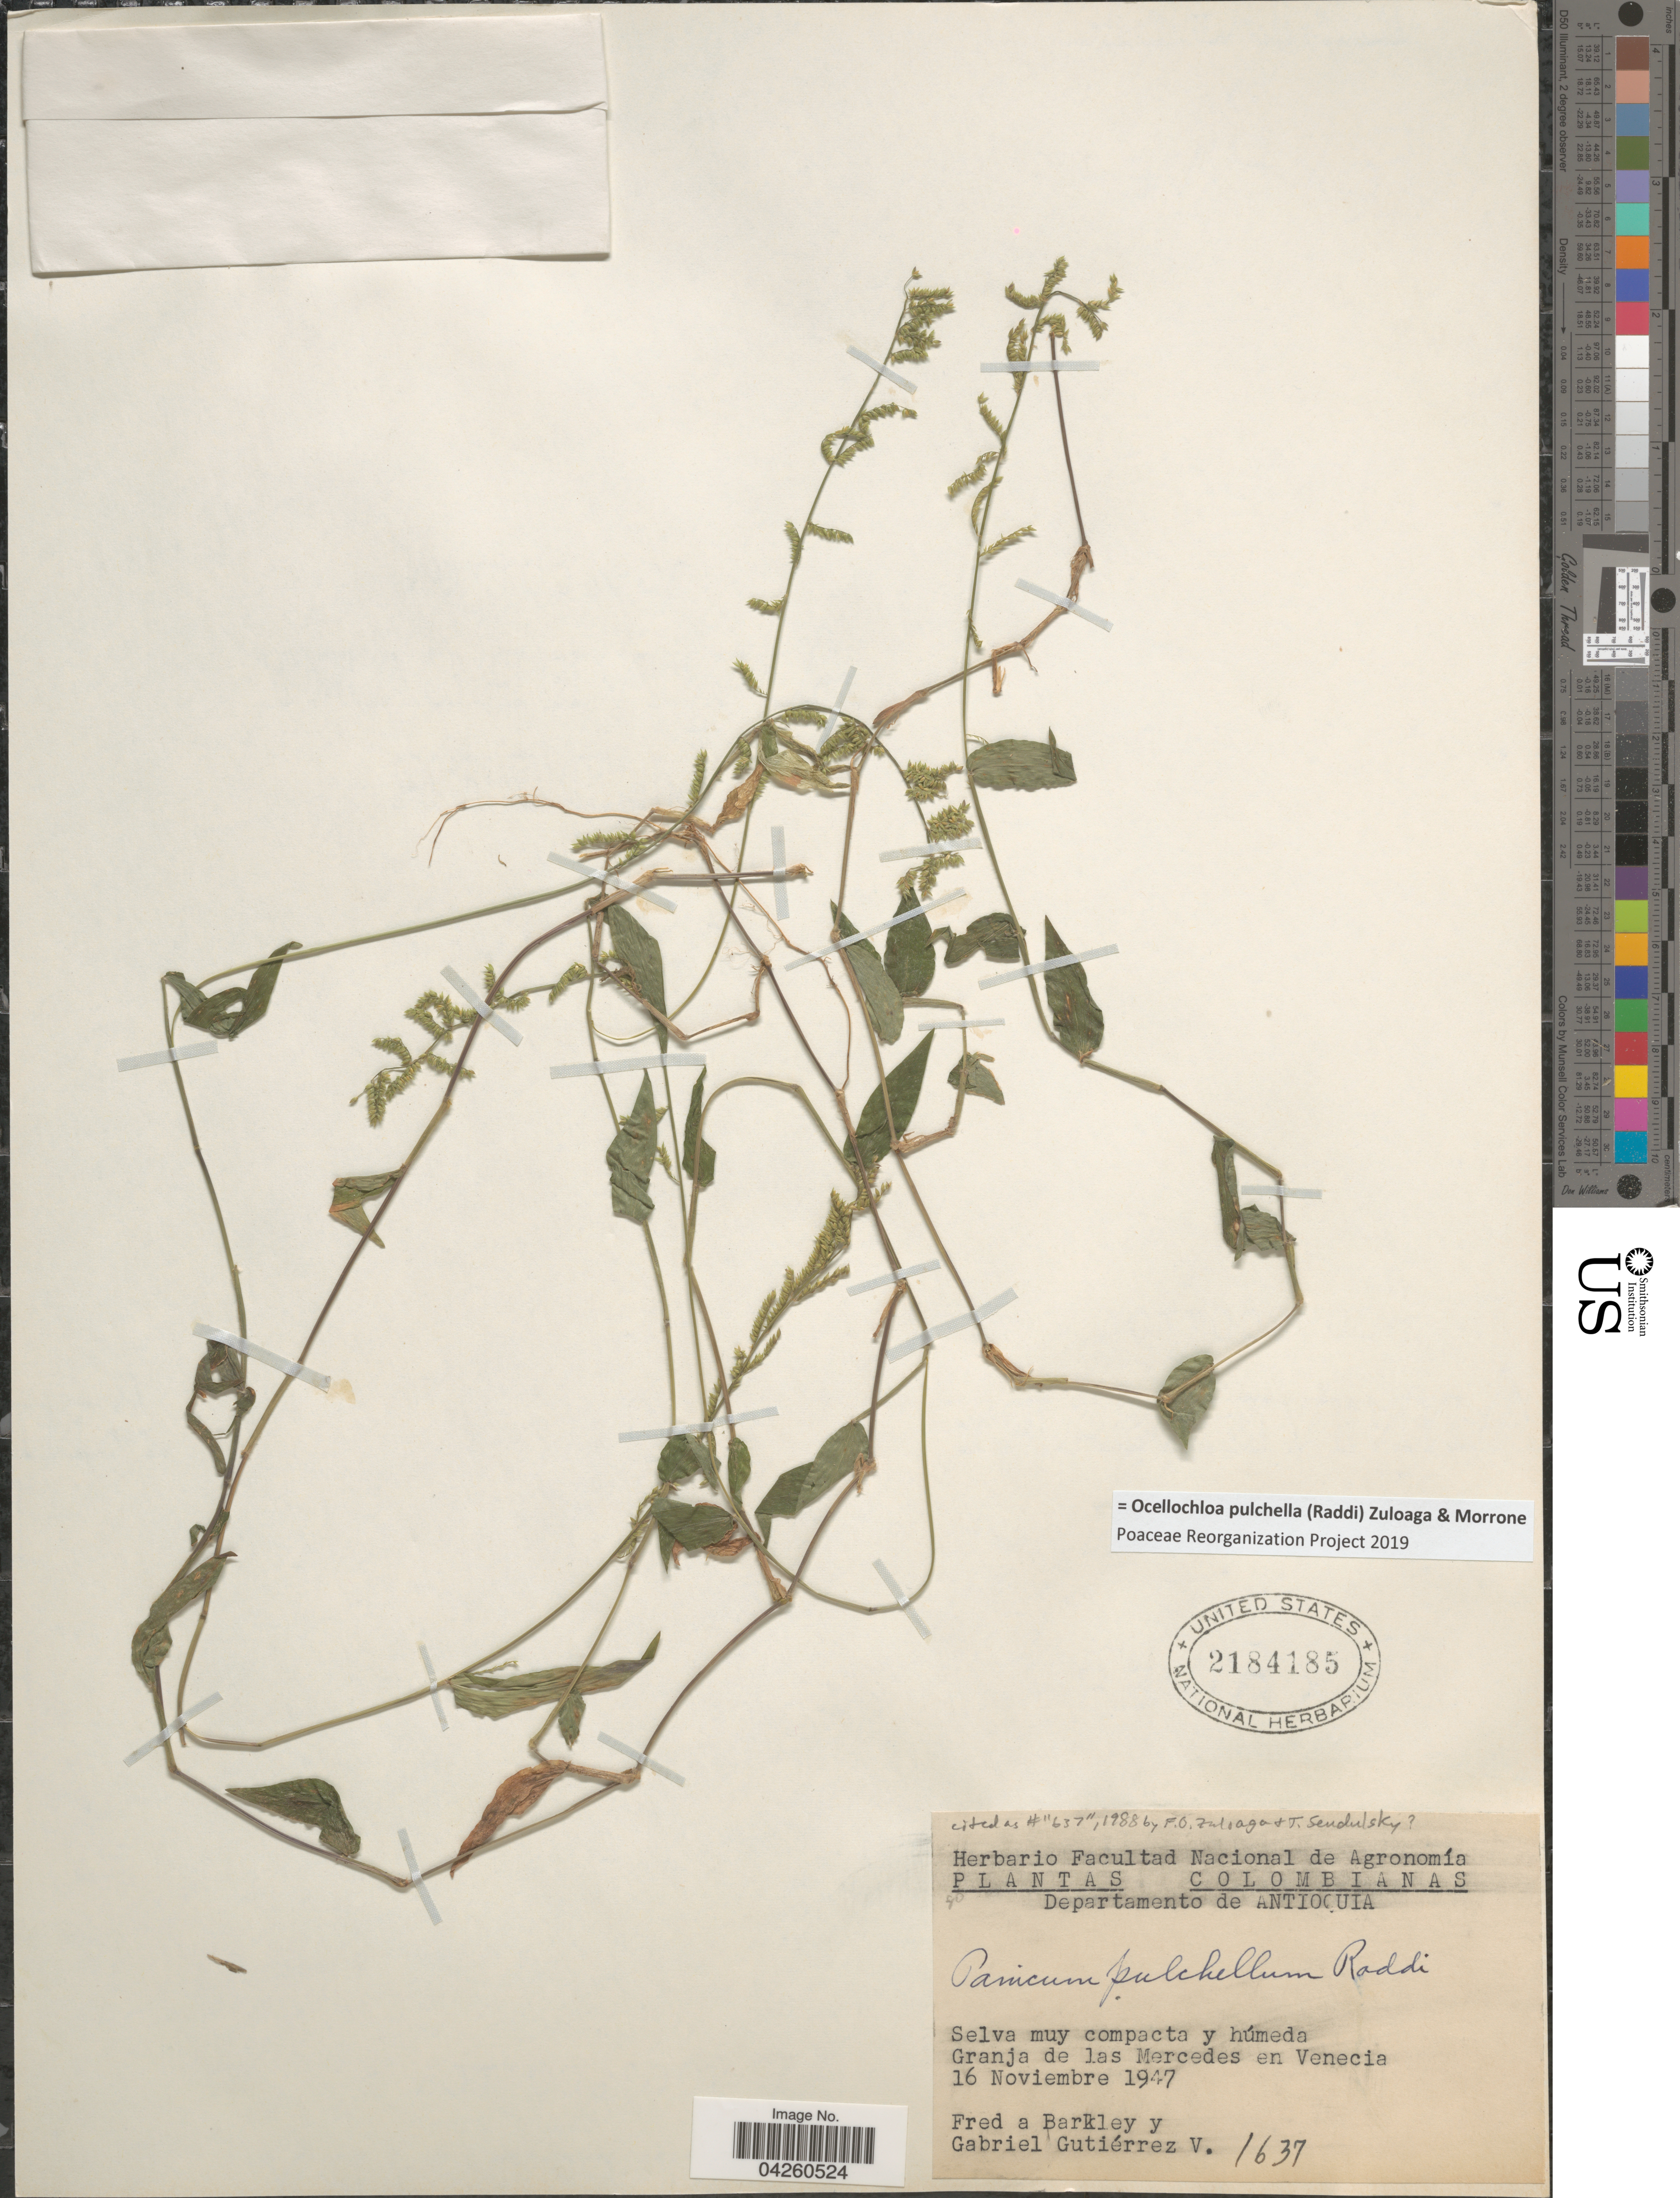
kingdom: Plantae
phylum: Tracheophyta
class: Liliopsida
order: Poales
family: Poaceae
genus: Ocellochloa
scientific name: Ocellochloa pulchella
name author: (Raddi) Zuloaga & Morrone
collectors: F. A. Barkley & G. Gutiérrez V.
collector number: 1637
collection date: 1947-11-16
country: Colombia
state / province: Antioquia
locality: Departamento de Antioquia. Granja de las Mercedes en Venecia.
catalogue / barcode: US 2184185